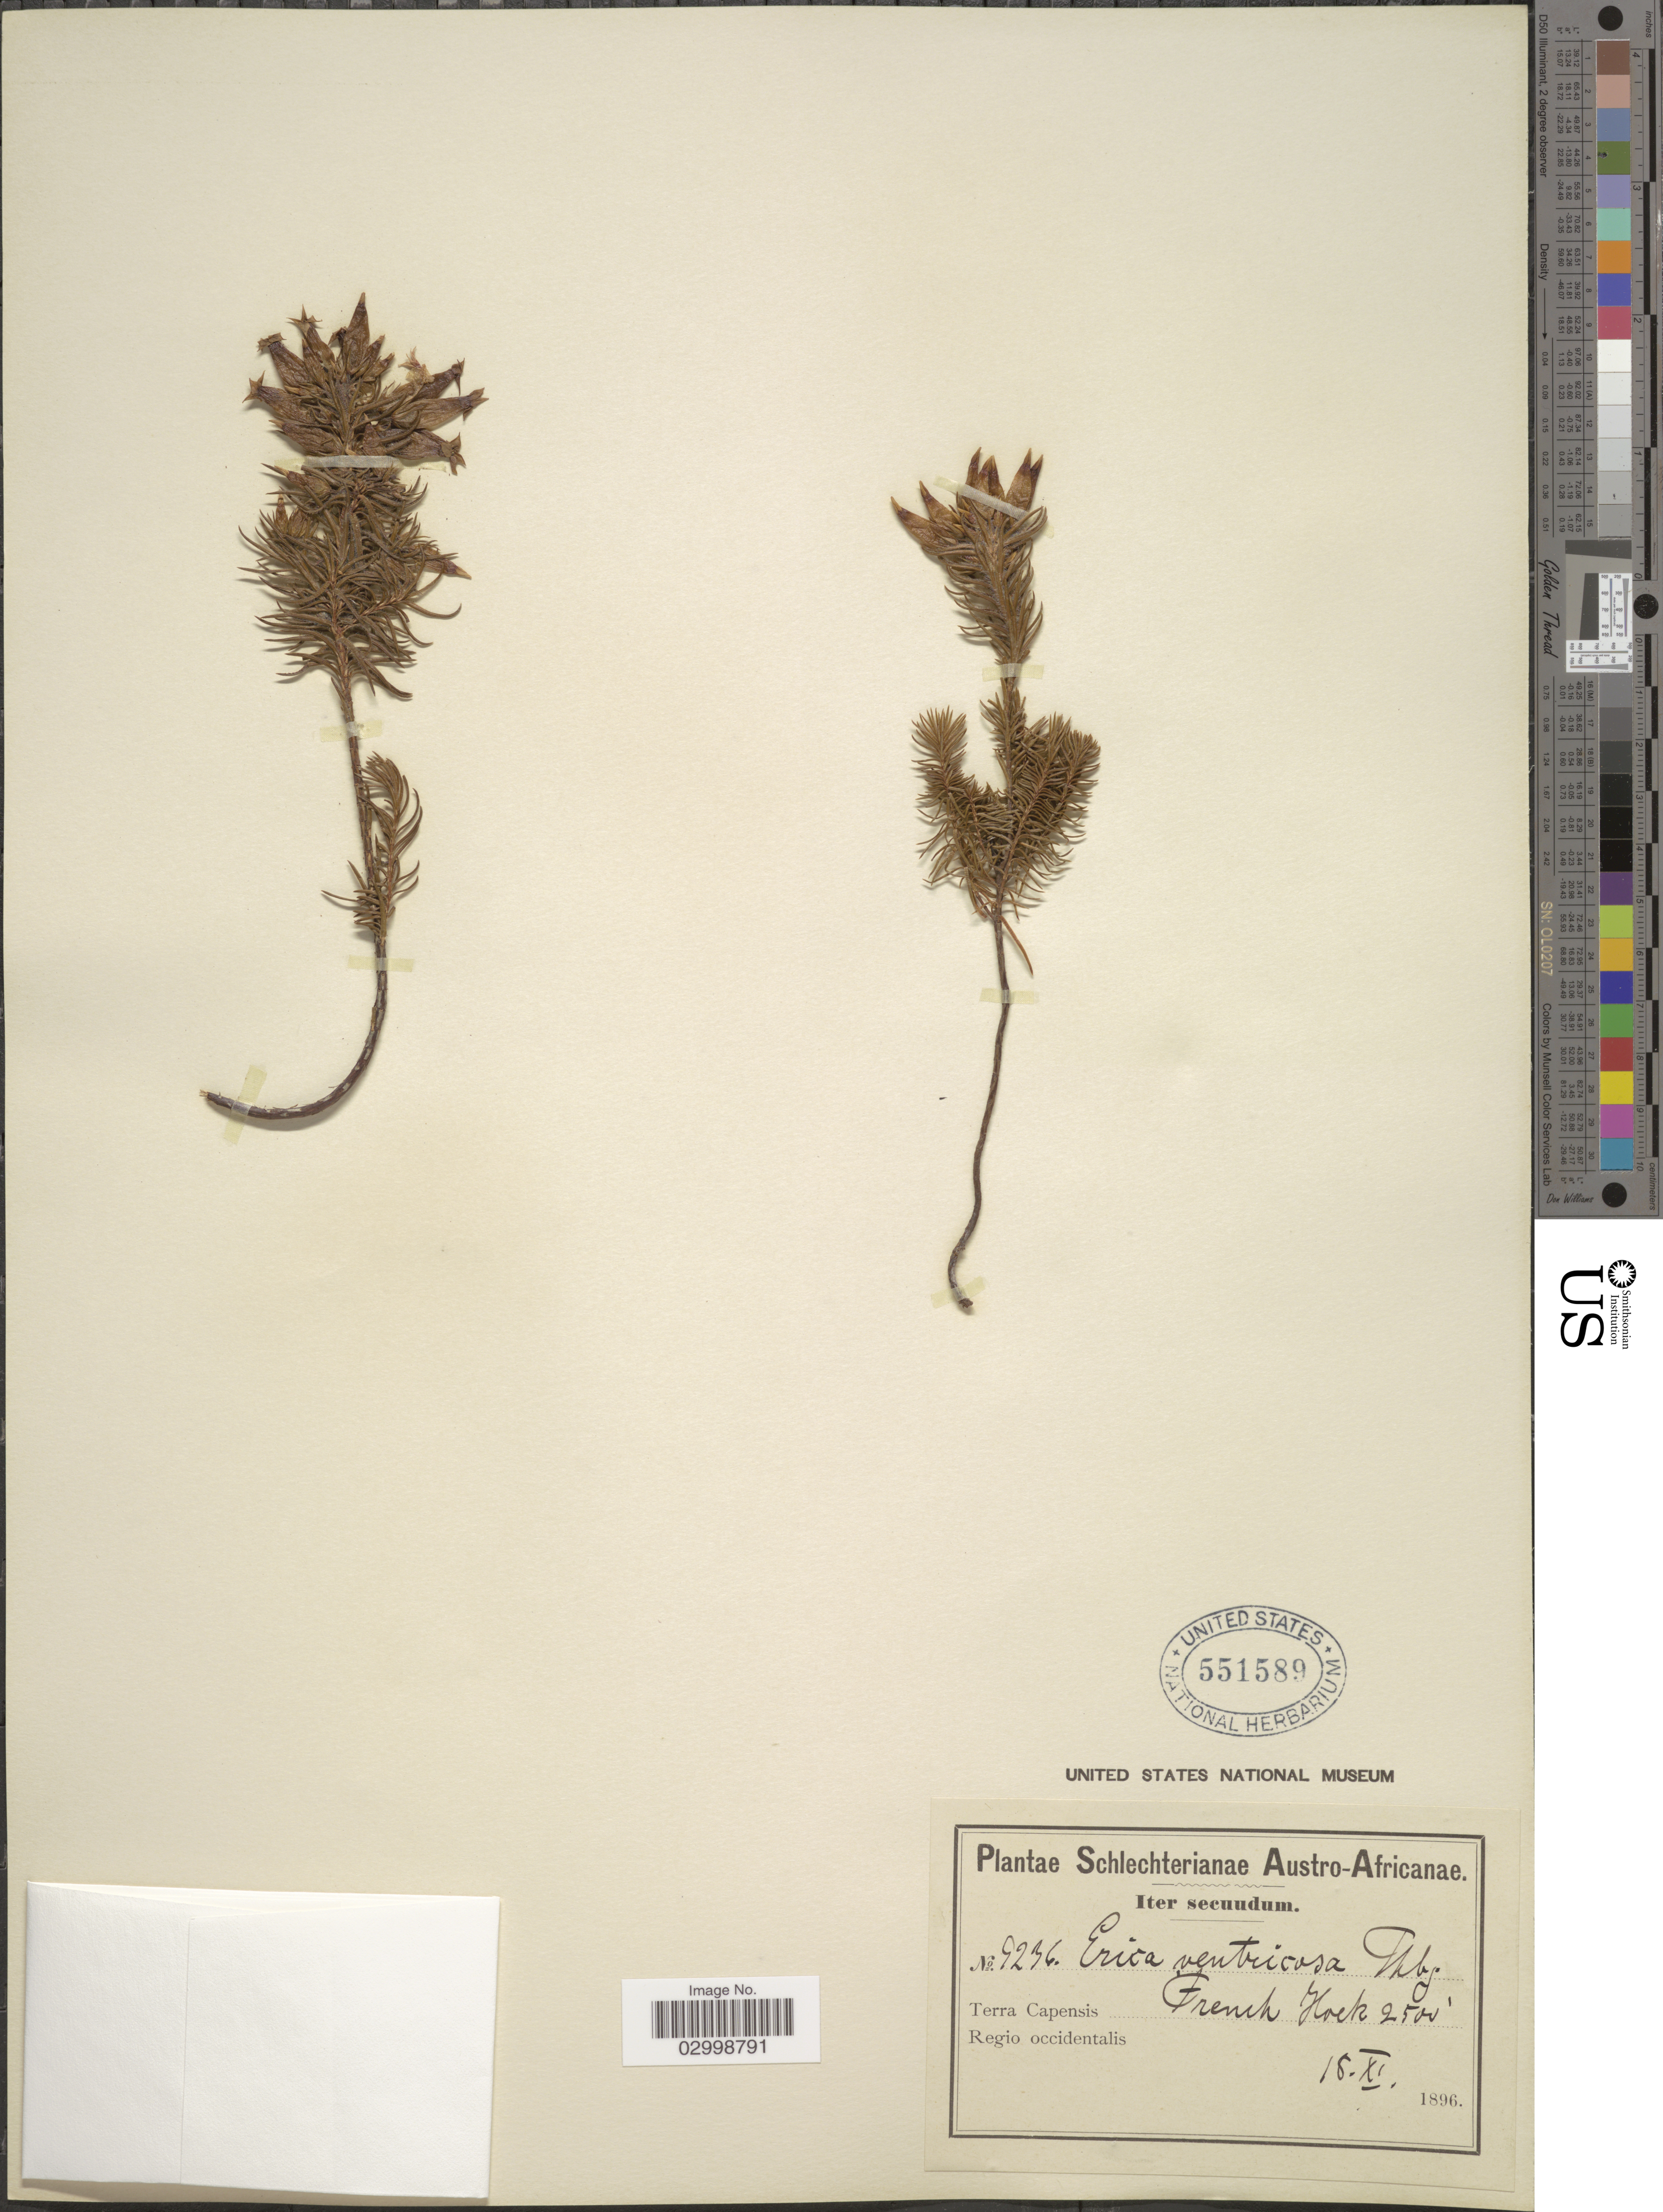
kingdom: Plantae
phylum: Tracheophyta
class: Magnoliopsida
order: Ericales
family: Ericaceae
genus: Erica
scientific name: Erica ventricosa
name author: Thunb.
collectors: Schlechter, --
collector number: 9236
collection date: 1896-11-18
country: South Africa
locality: Austro-Africanae. Terra Capensis French Hoek. Regio occidentalis.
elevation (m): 762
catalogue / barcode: US 551589